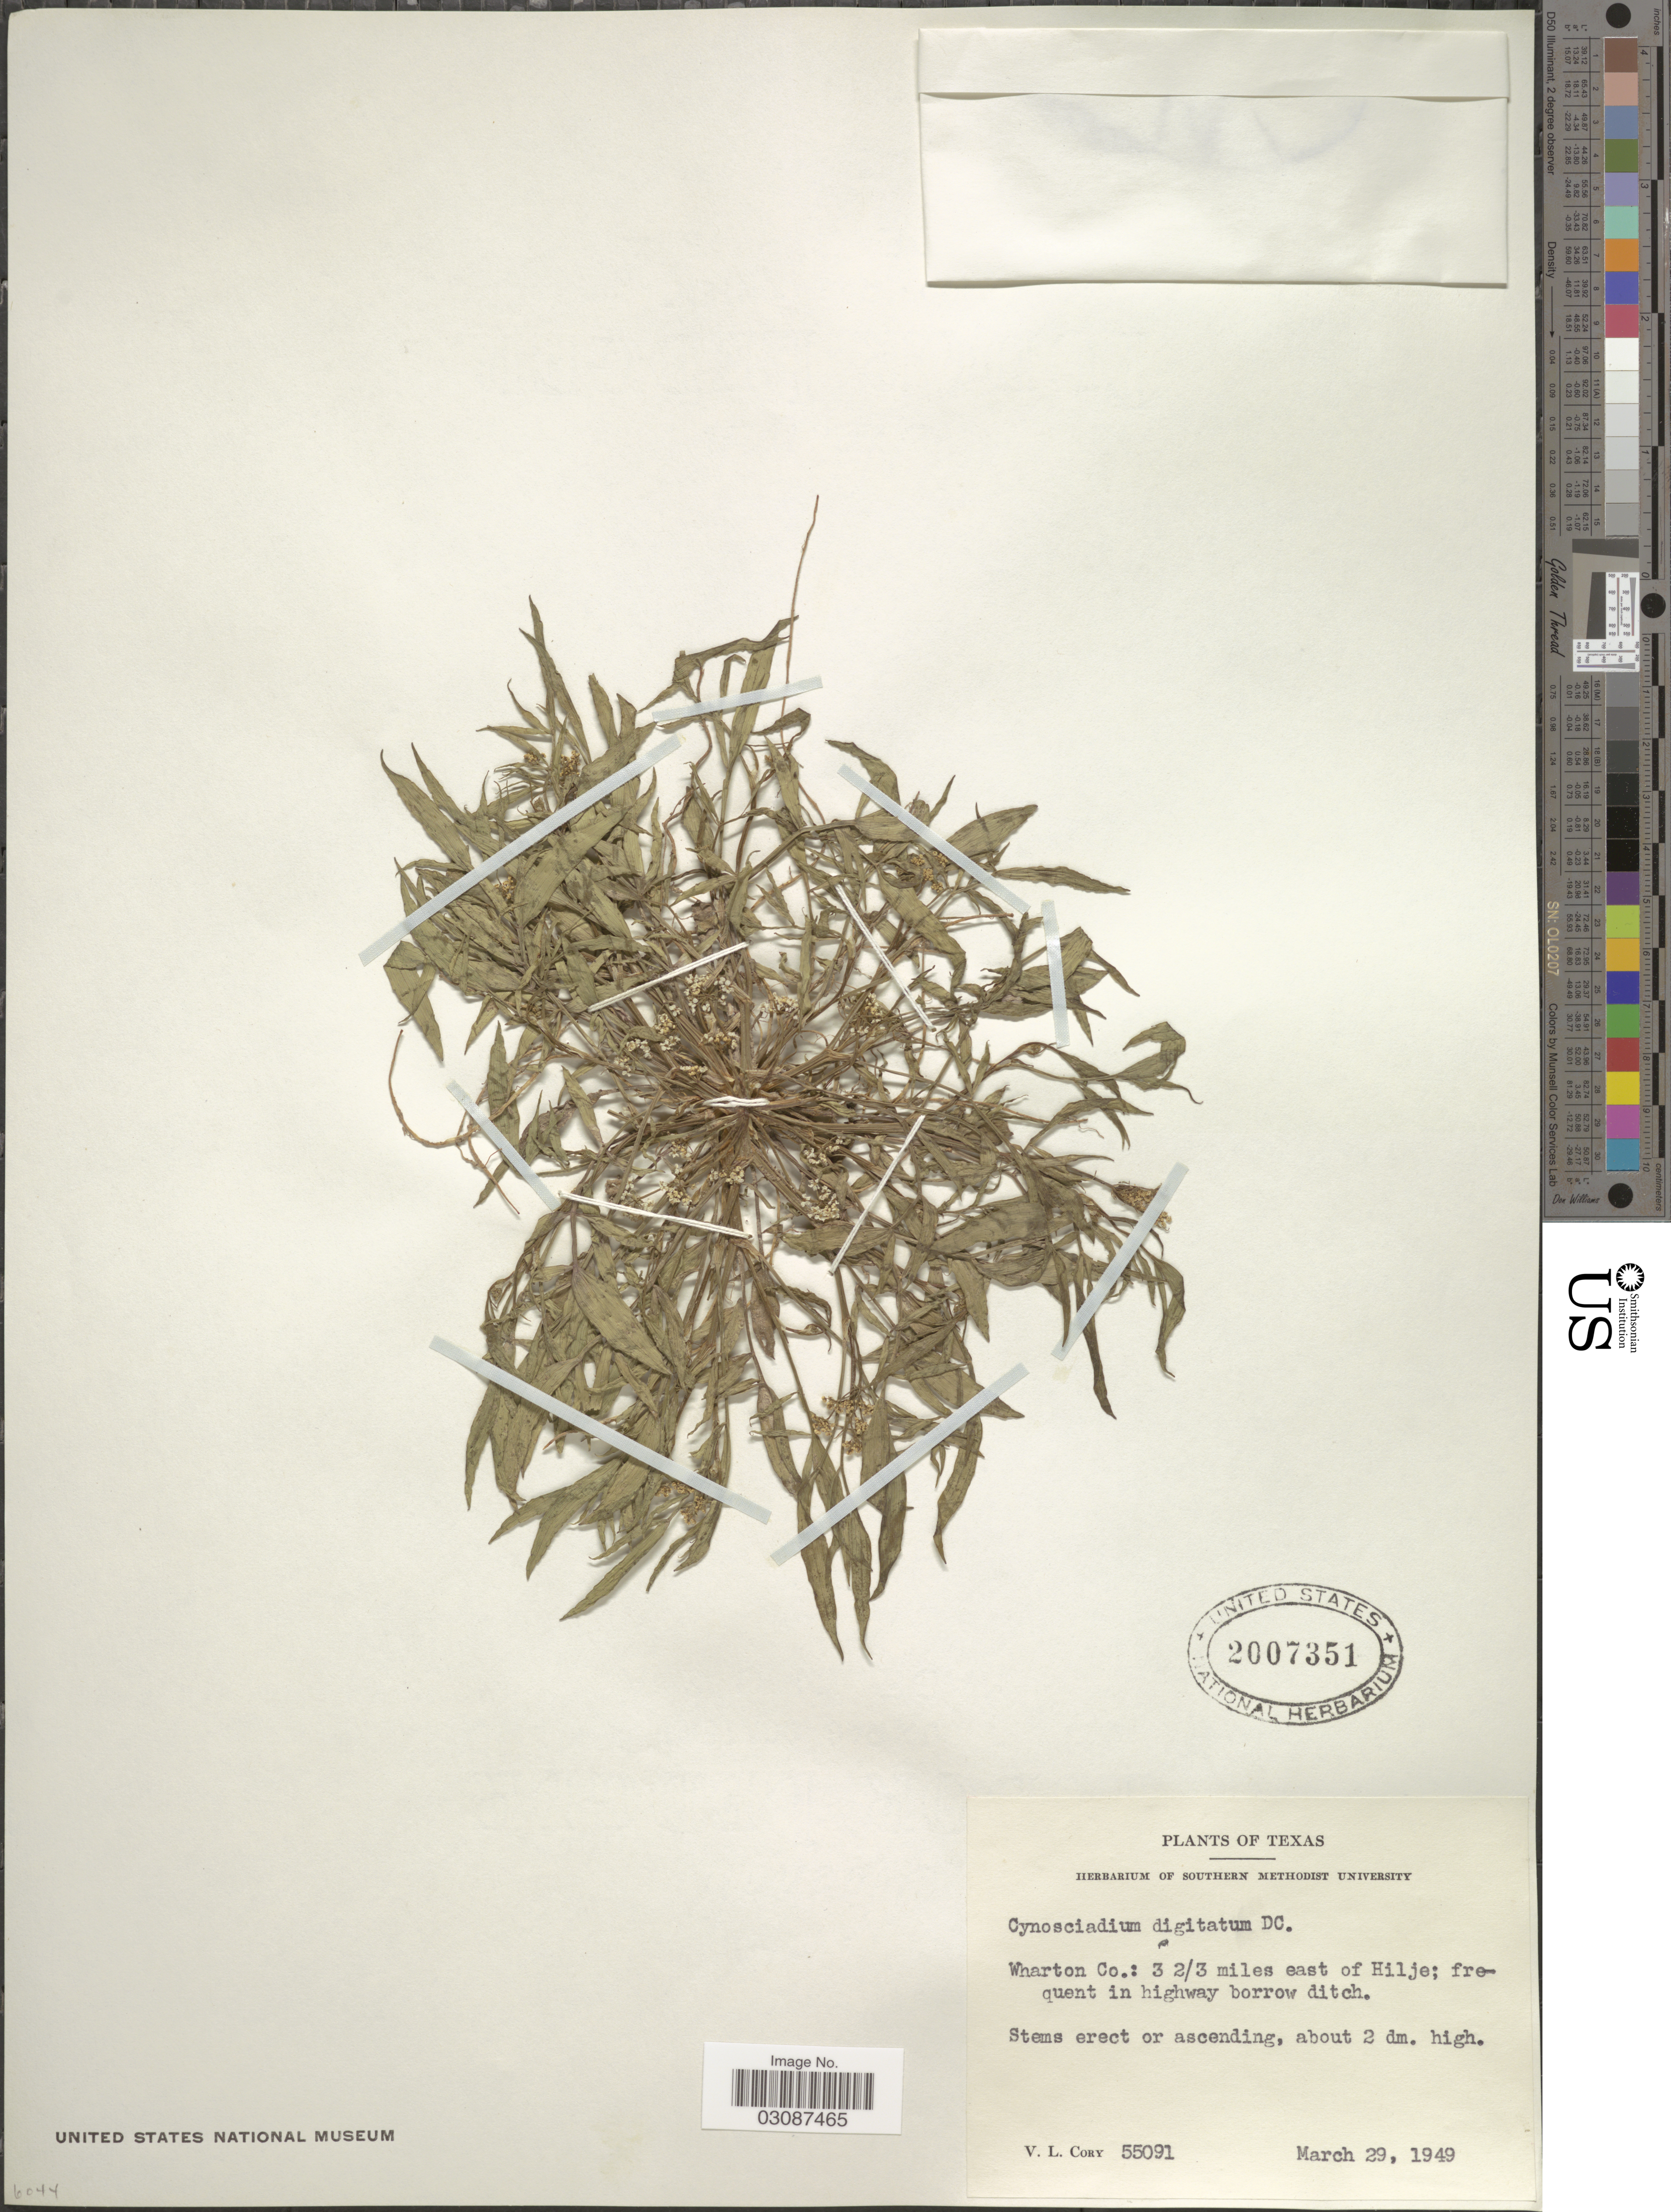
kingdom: Plantae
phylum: Tracheophyta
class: Magnoliopsida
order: Apiales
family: Apiaceae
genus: Cynosciadium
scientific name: Cynosciadium digitatum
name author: DC.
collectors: V. Cory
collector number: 55091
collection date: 1949-03-29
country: United States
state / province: Texas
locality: Wharton Co.: 3 2/3 miles east of Hilje; frequent in highway borrow ditch.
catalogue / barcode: US 2007351